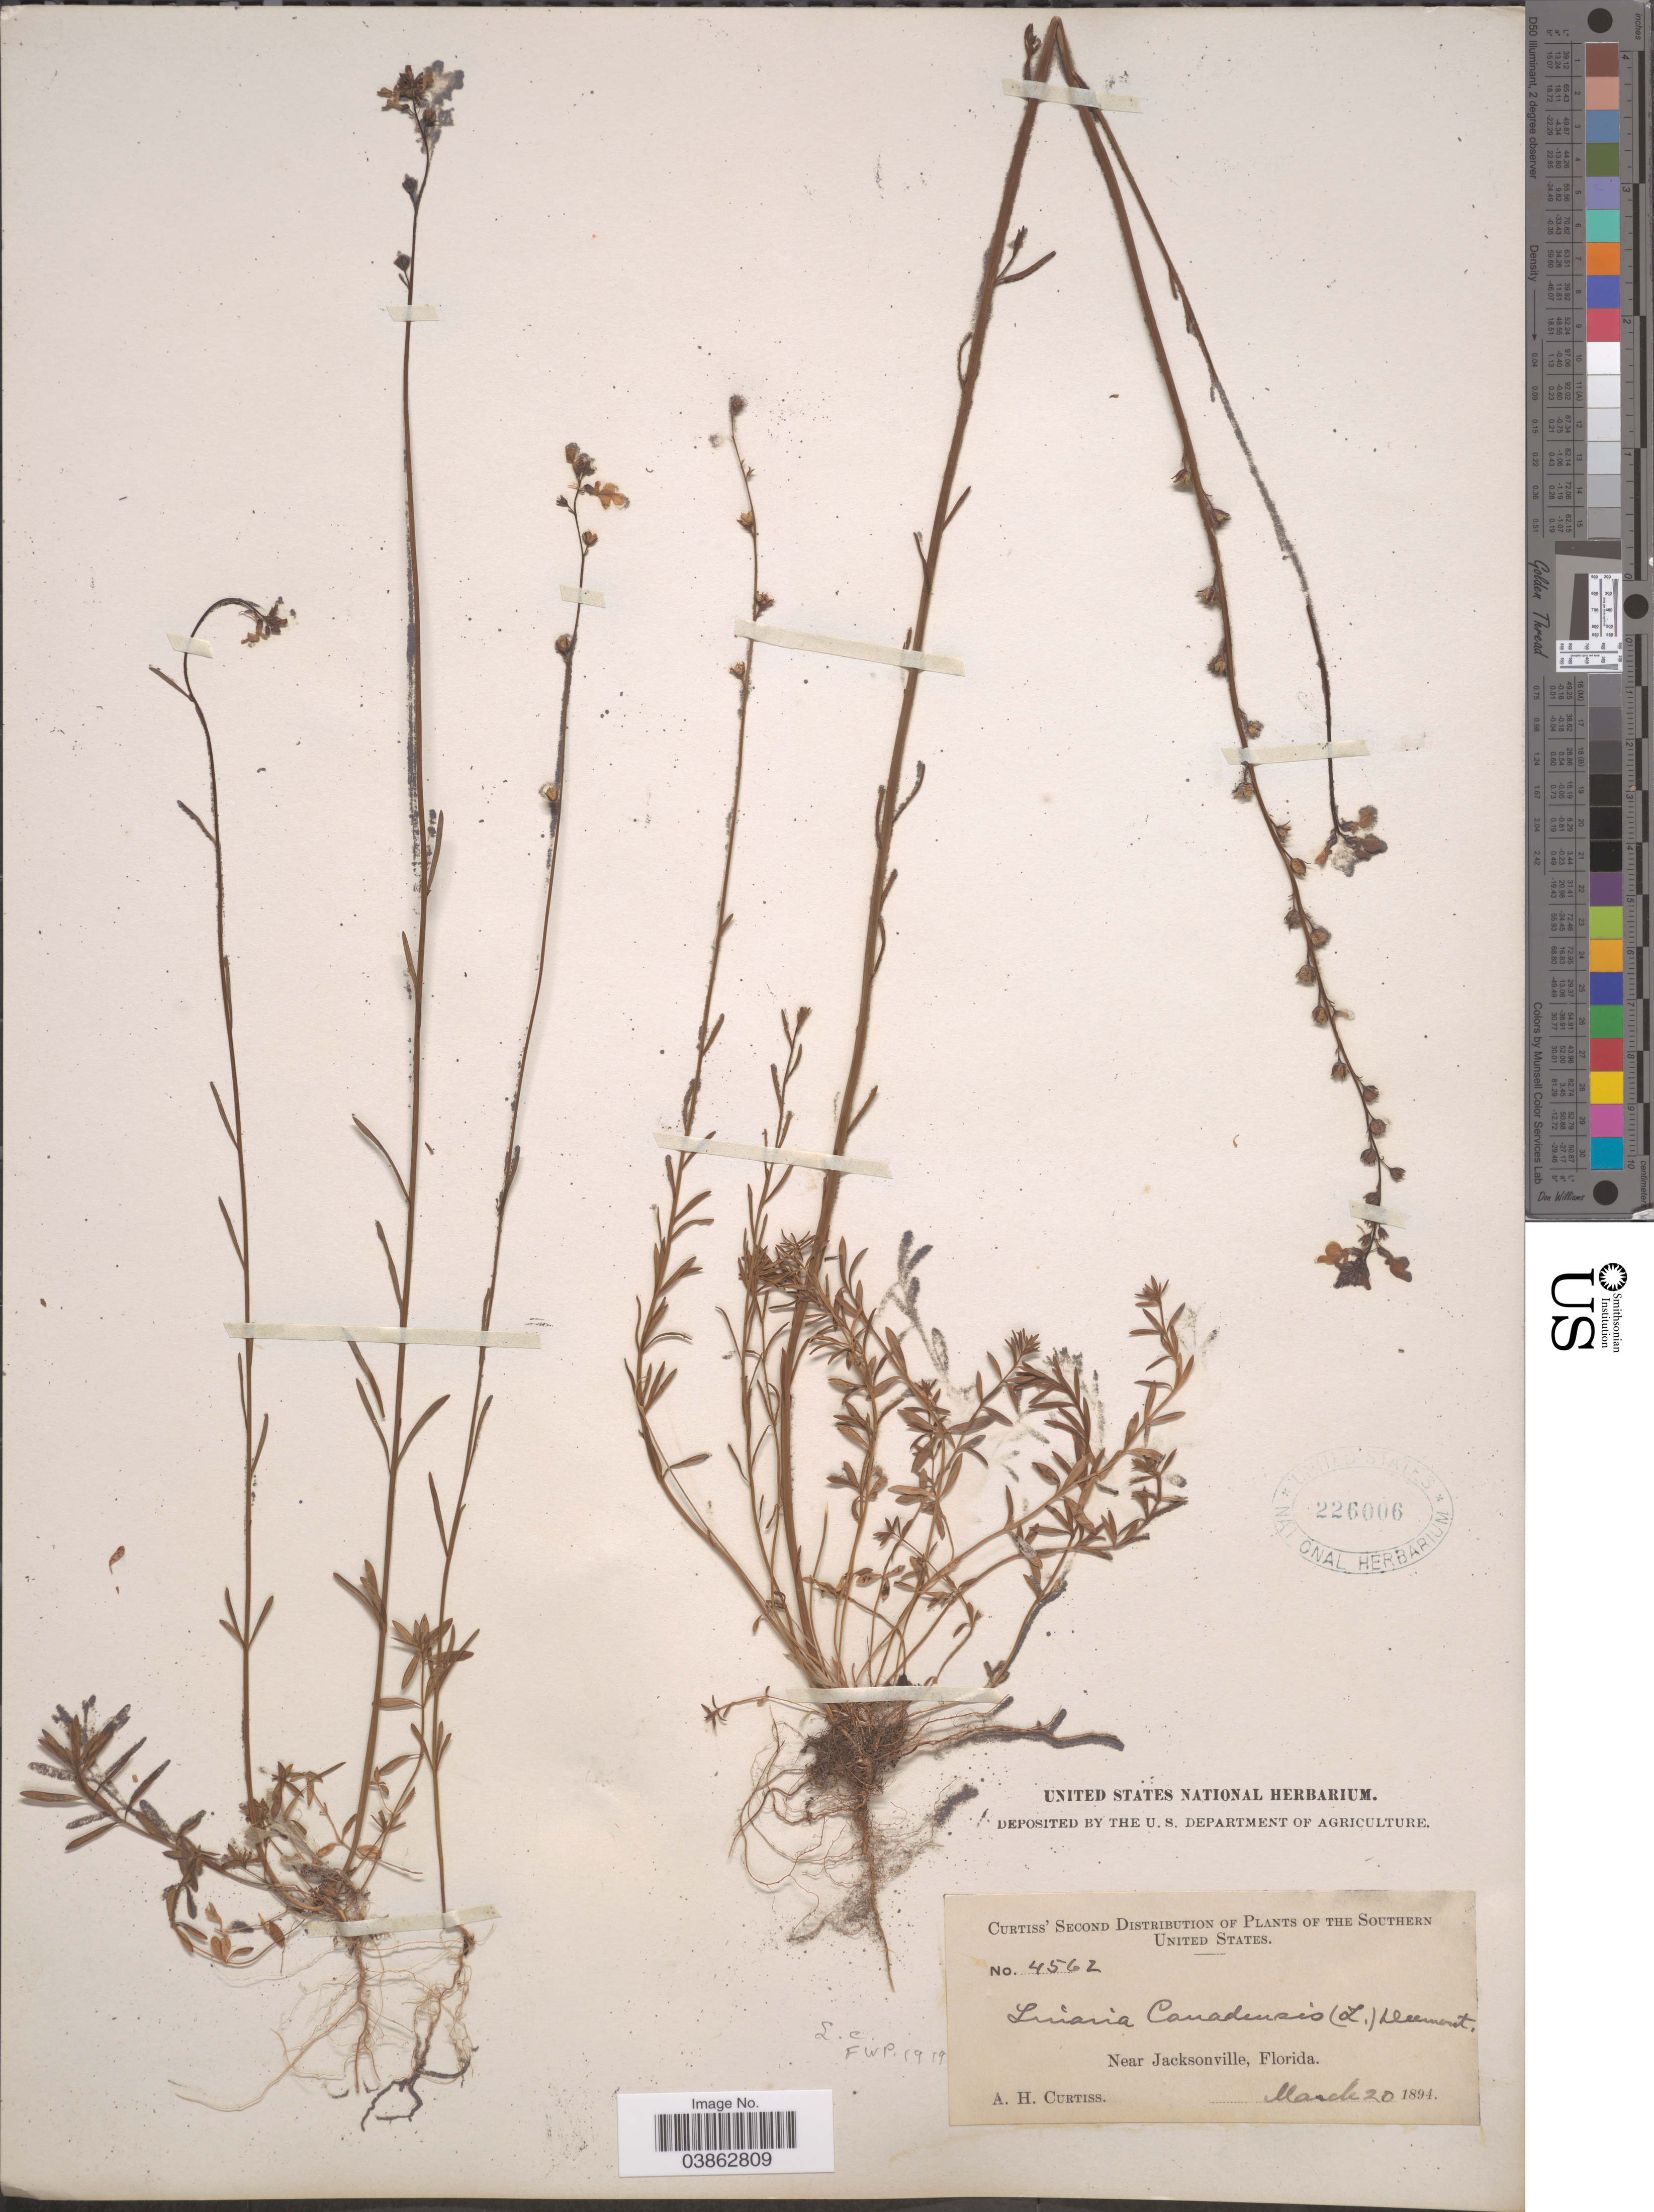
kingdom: Plantae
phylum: Tracheophyta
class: Magnoliopsida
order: Lamiales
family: Plantaginaceae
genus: Linaria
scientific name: Linaria canadensis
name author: (L.) Dum. Cours.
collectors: A. H. Curtiss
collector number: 4562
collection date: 1894-03-20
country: United States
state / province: Florida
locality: Southern United States. Near Jacksonville.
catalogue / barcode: US 226006